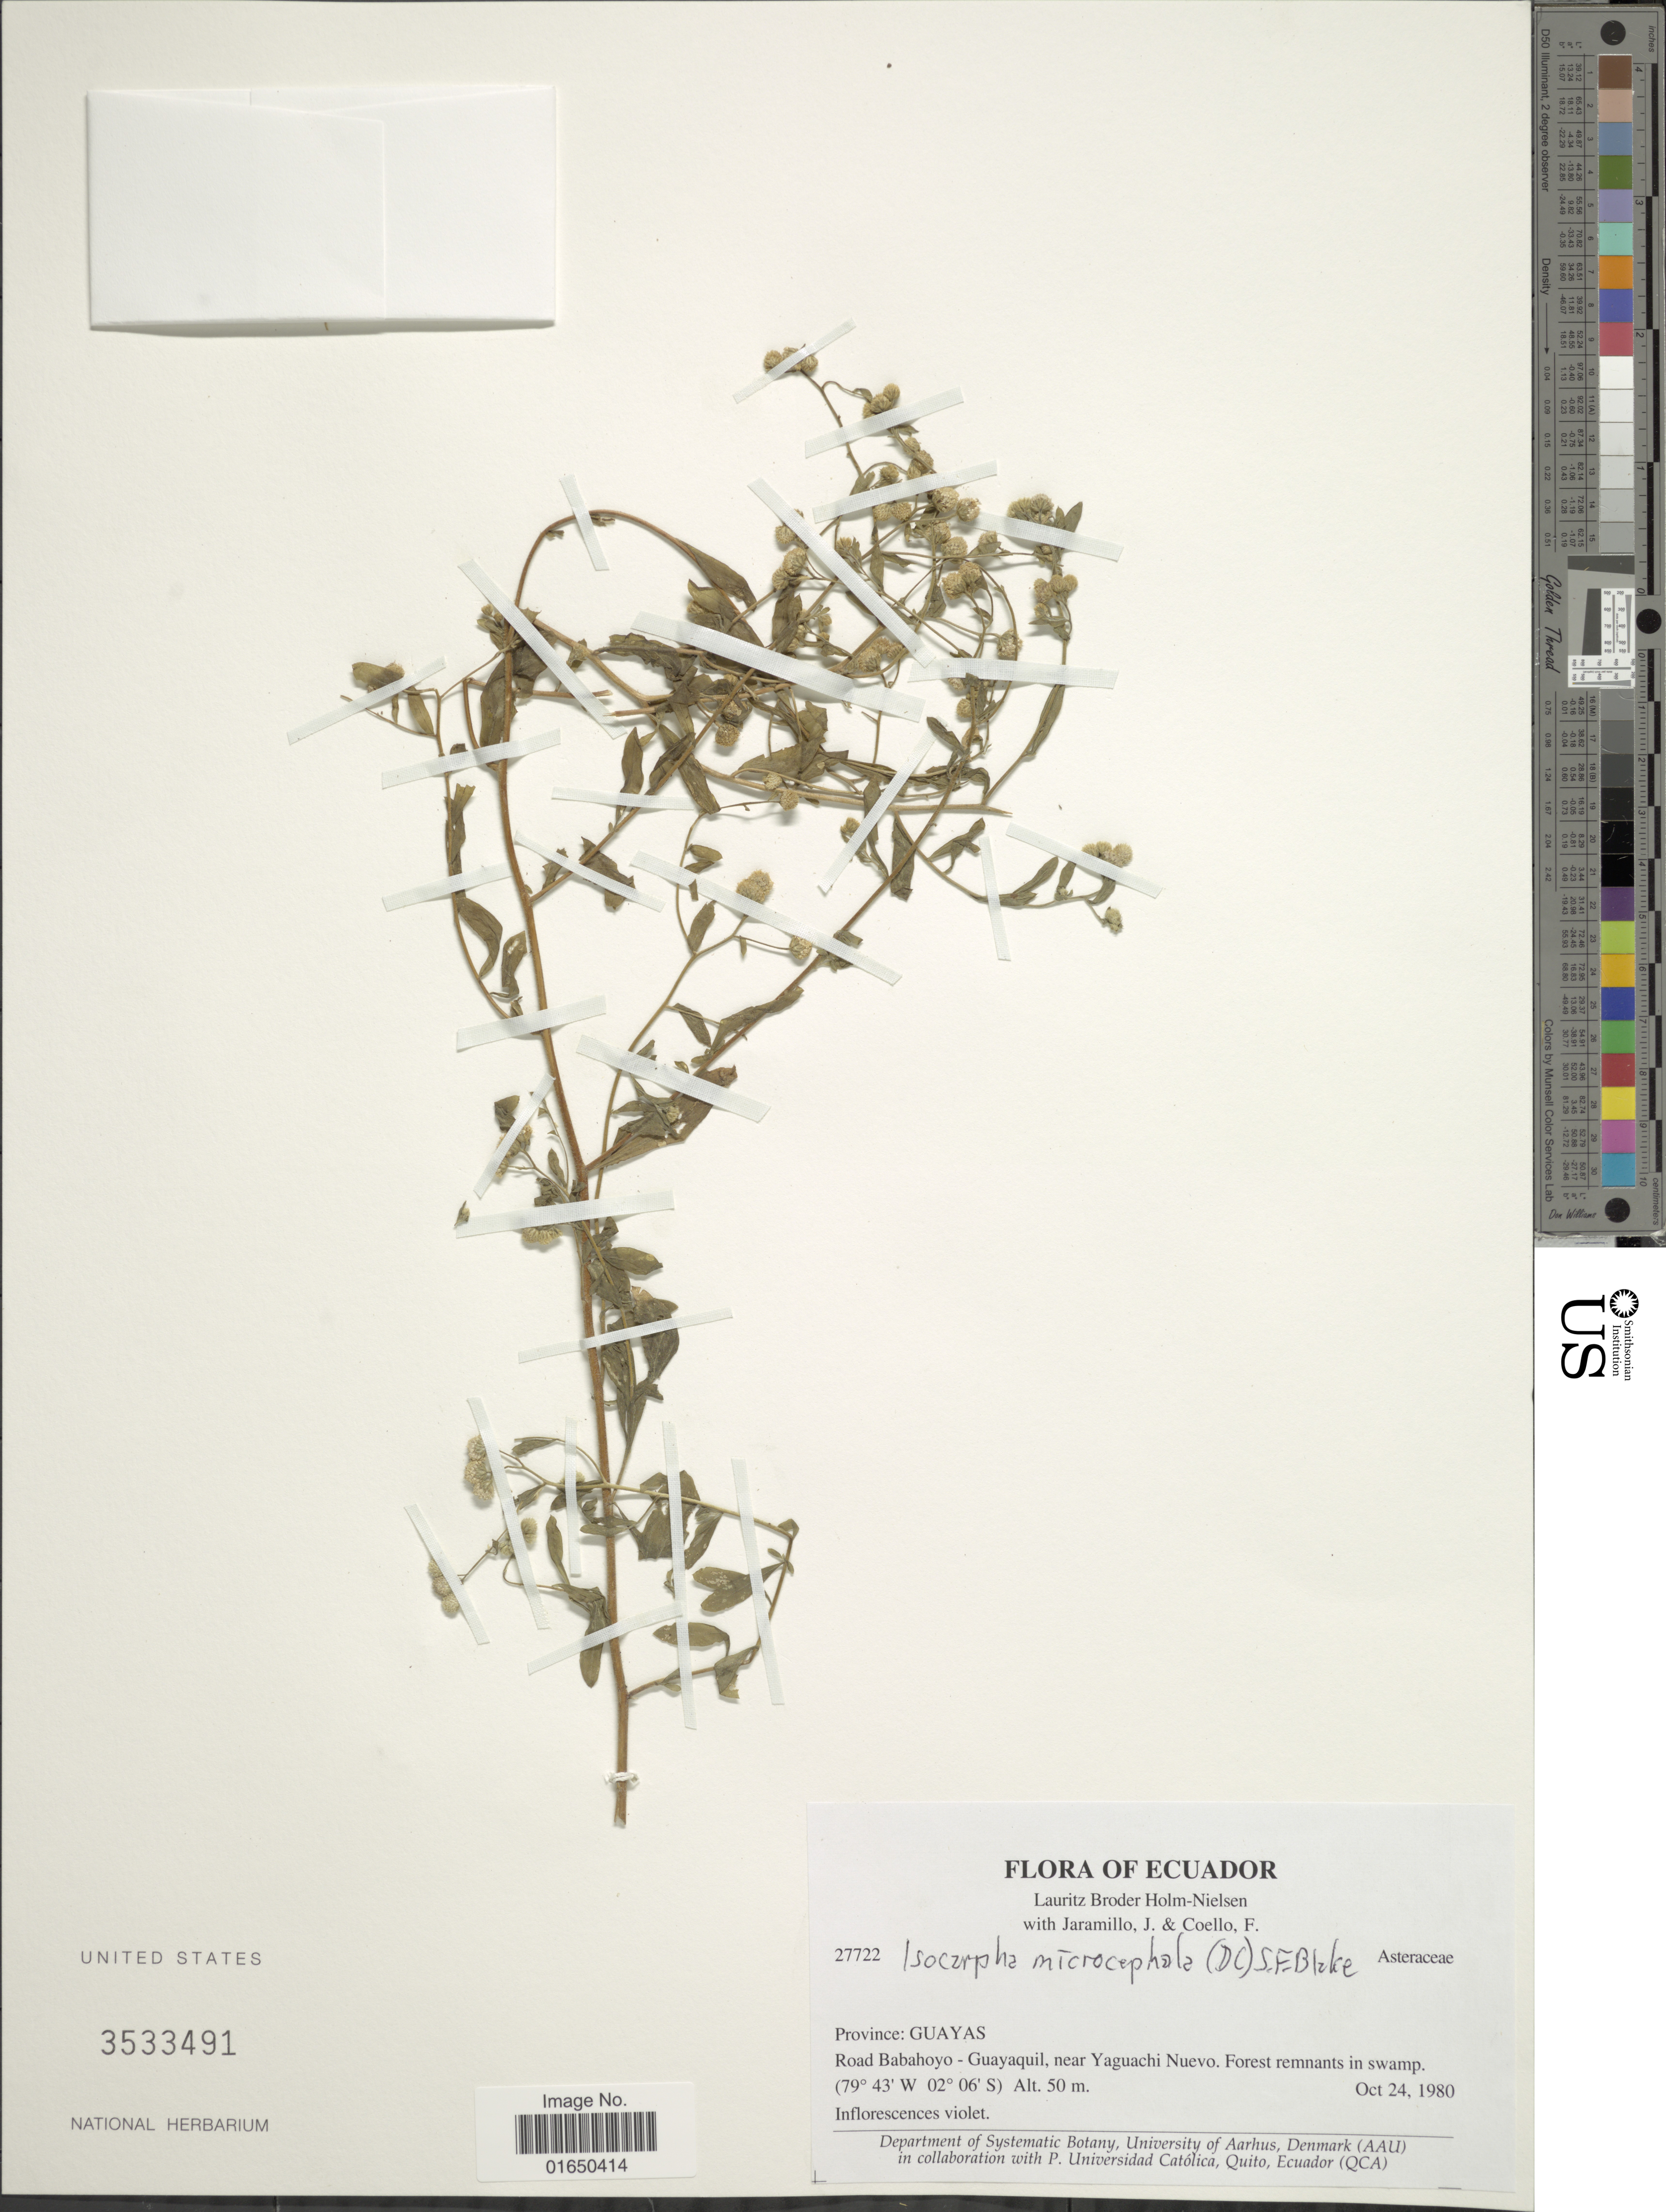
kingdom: Plantae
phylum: Tracheophyta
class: Magnoliopsida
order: Asterales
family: Asteraceae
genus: Isocarpha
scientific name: Isocarpha microcephala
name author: (DC.) S.F. Blake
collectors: L. B. Holm-Nielsen, J. Jaramillo & F. Coello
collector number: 27722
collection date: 1980-10-24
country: Ecuador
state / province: Guayas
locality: Road Babahoyo- Guayaquil, near Yaguachi Nuevo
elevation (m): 50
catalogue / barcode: US 3533491